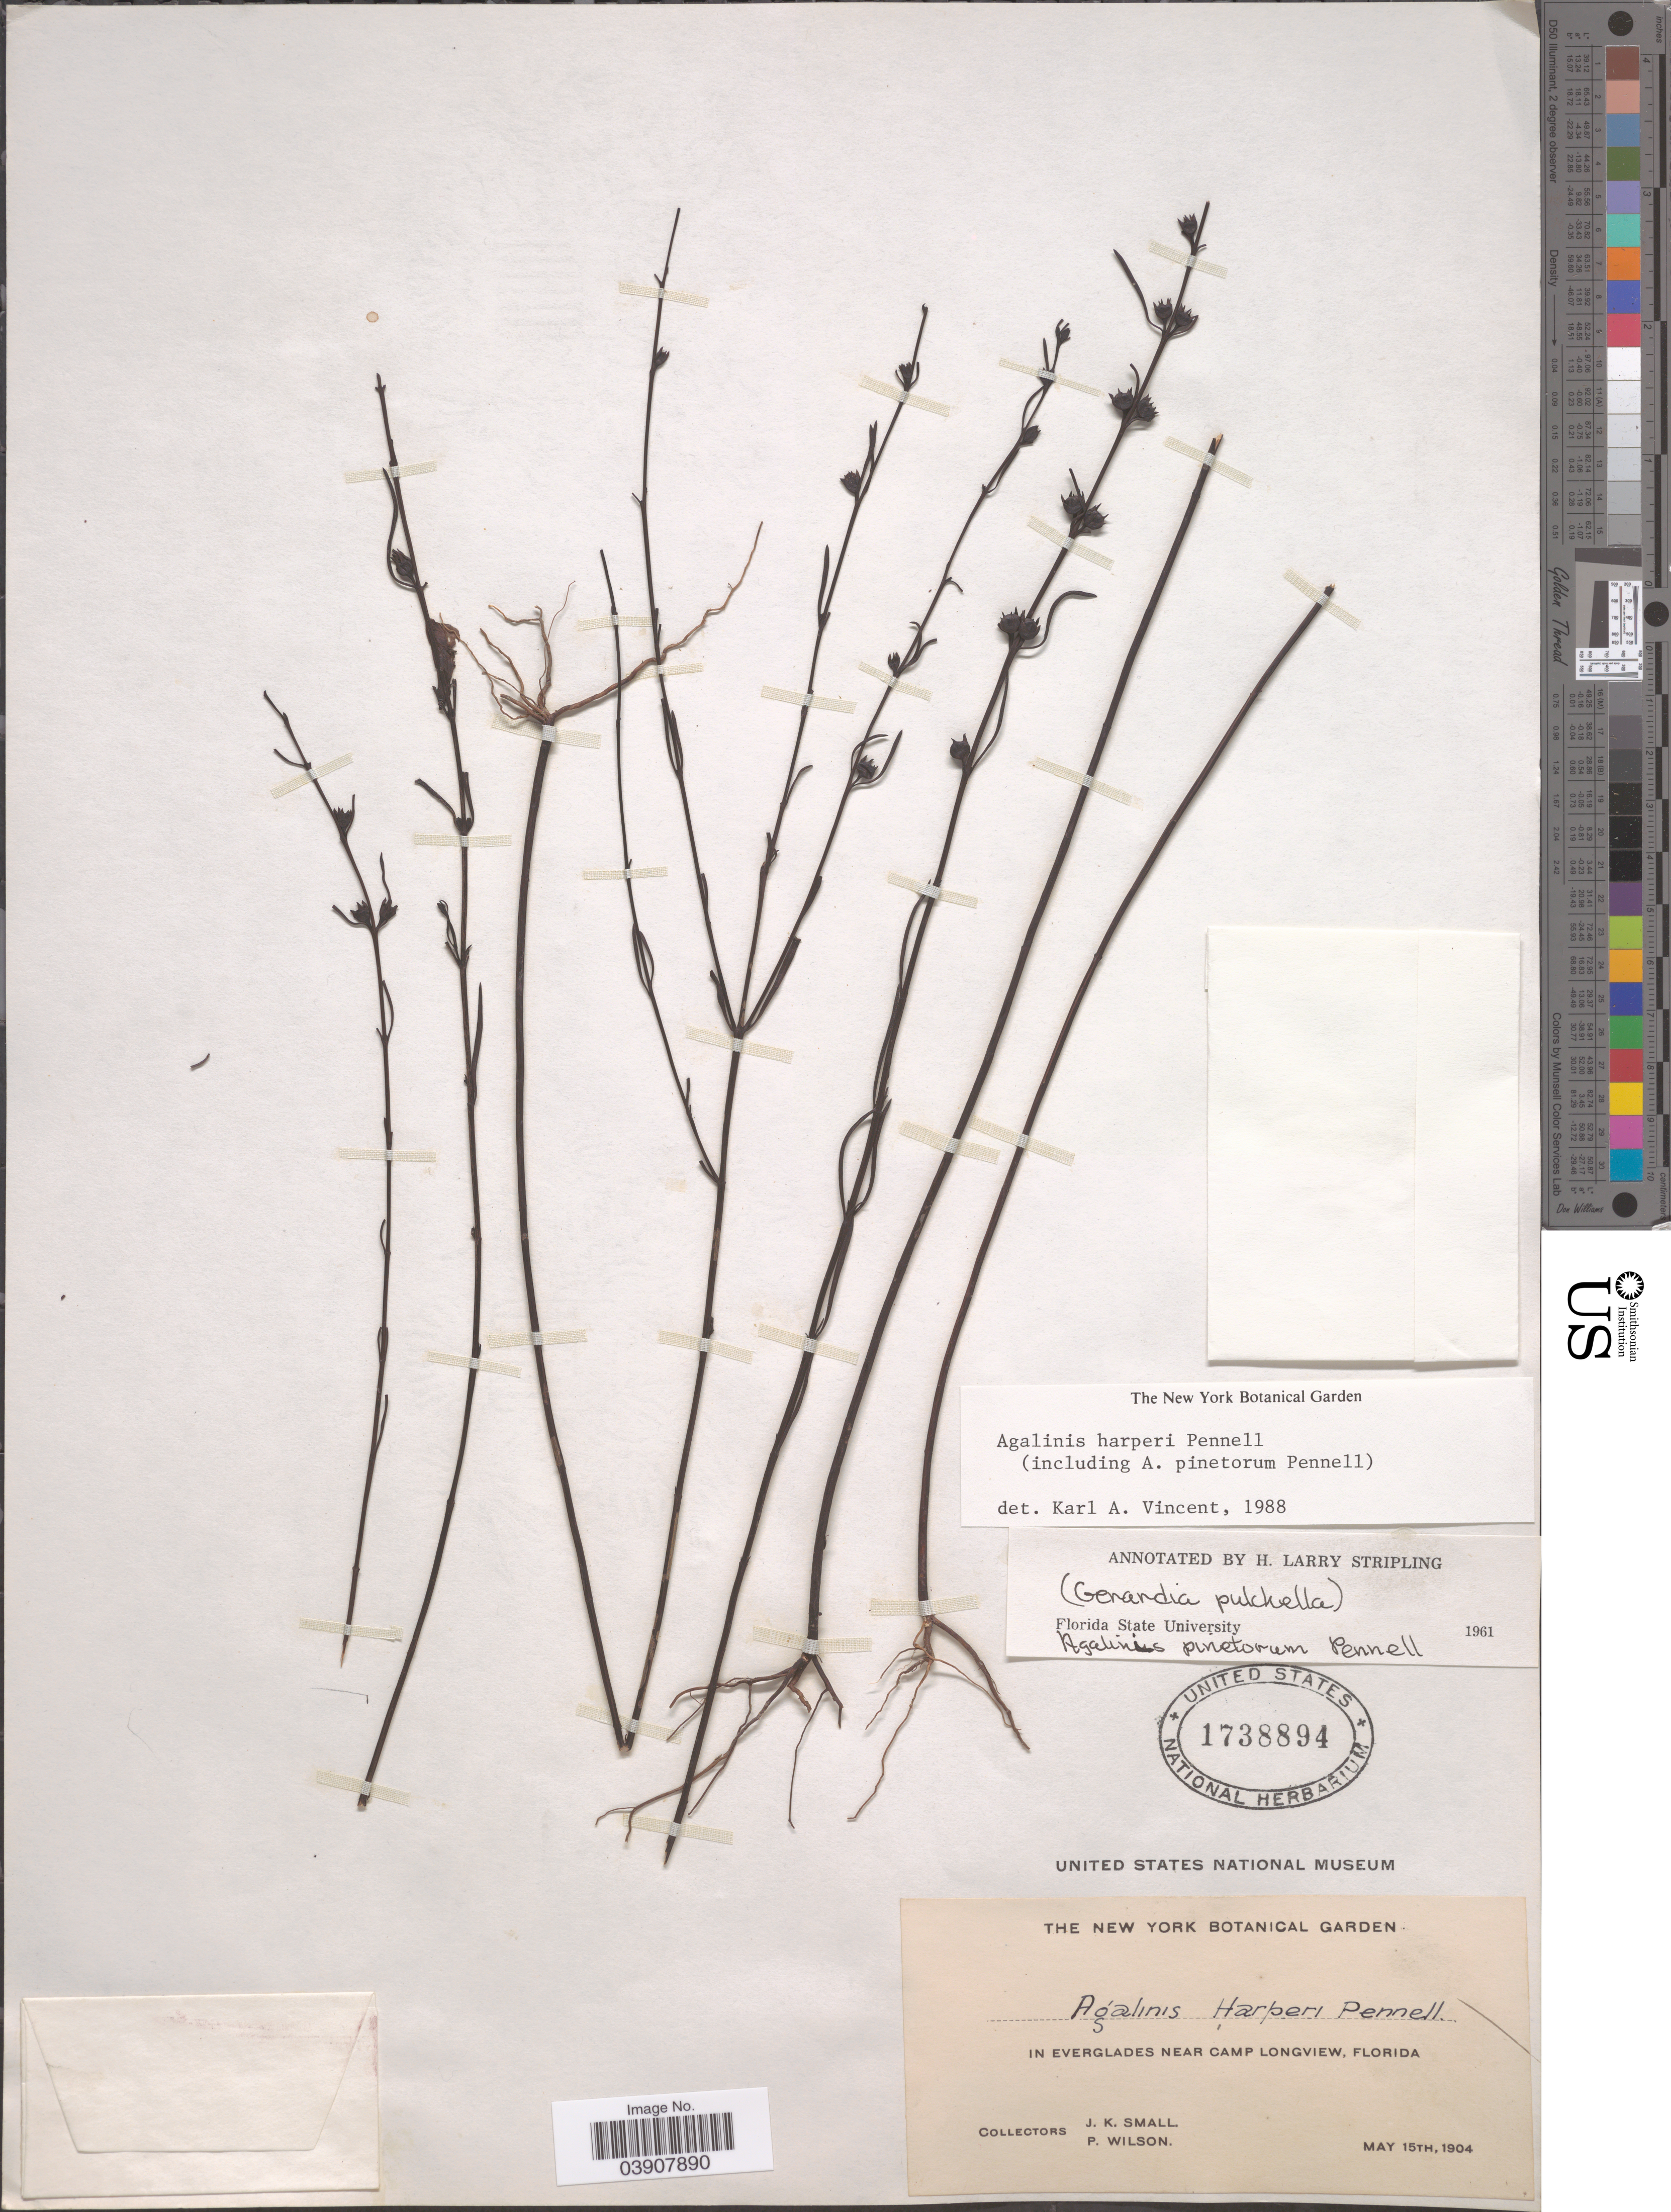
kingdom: Plantae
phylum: Tracheophyta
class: Magnoliopsida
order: Lamiales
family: Orobanchaceae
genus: Agalinis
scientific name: Agalinis harperi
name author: Pennell in Small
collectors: J. K. Small & P. Wilson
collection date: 1904-05-15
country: United States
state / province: Florida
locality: In everglades near Camp Longview.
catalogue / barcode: US 1738894